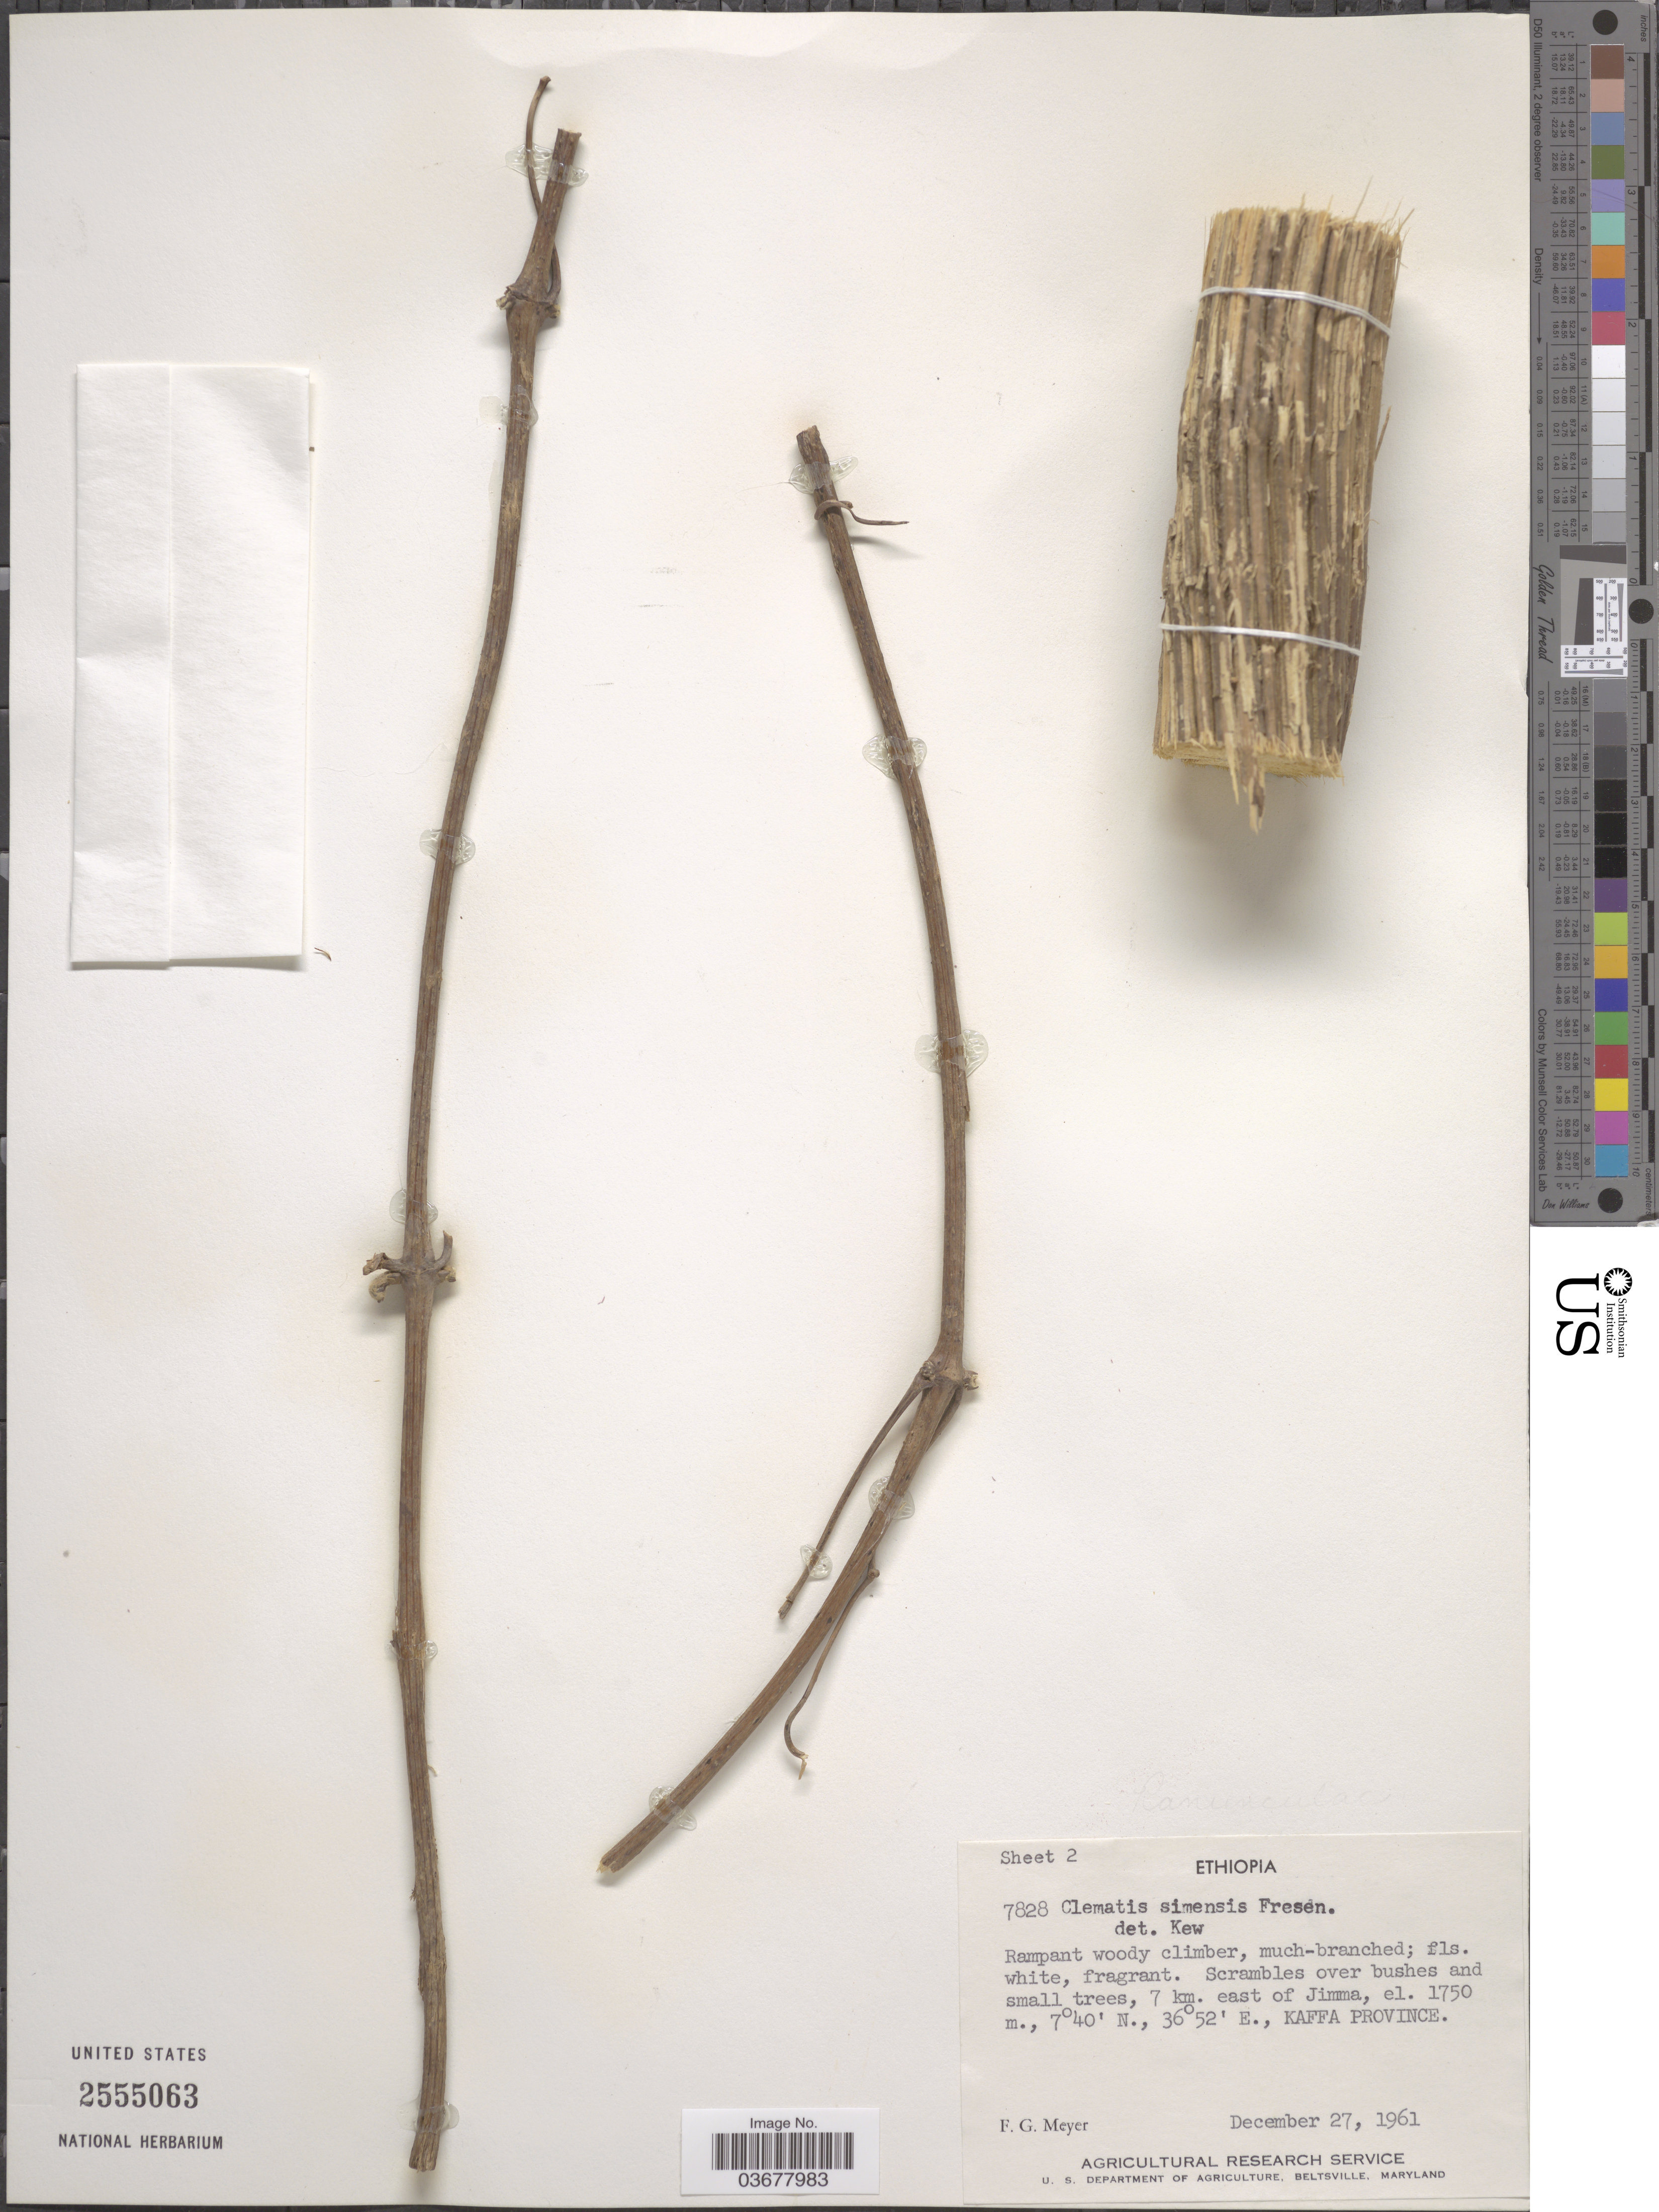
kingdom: Plantae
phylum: Tracheophyta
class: Magnoliopsida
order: Ranunculales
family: Ranunculaceae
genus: Clematis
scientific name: Clematis simensis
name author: Fresen.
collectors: F. G. Meyer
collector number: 7828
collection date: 1961-12-27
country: Ethiopia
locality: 7 km. east of Jimma, Kaffa Province.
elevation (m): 1750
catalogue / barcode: US 2555063